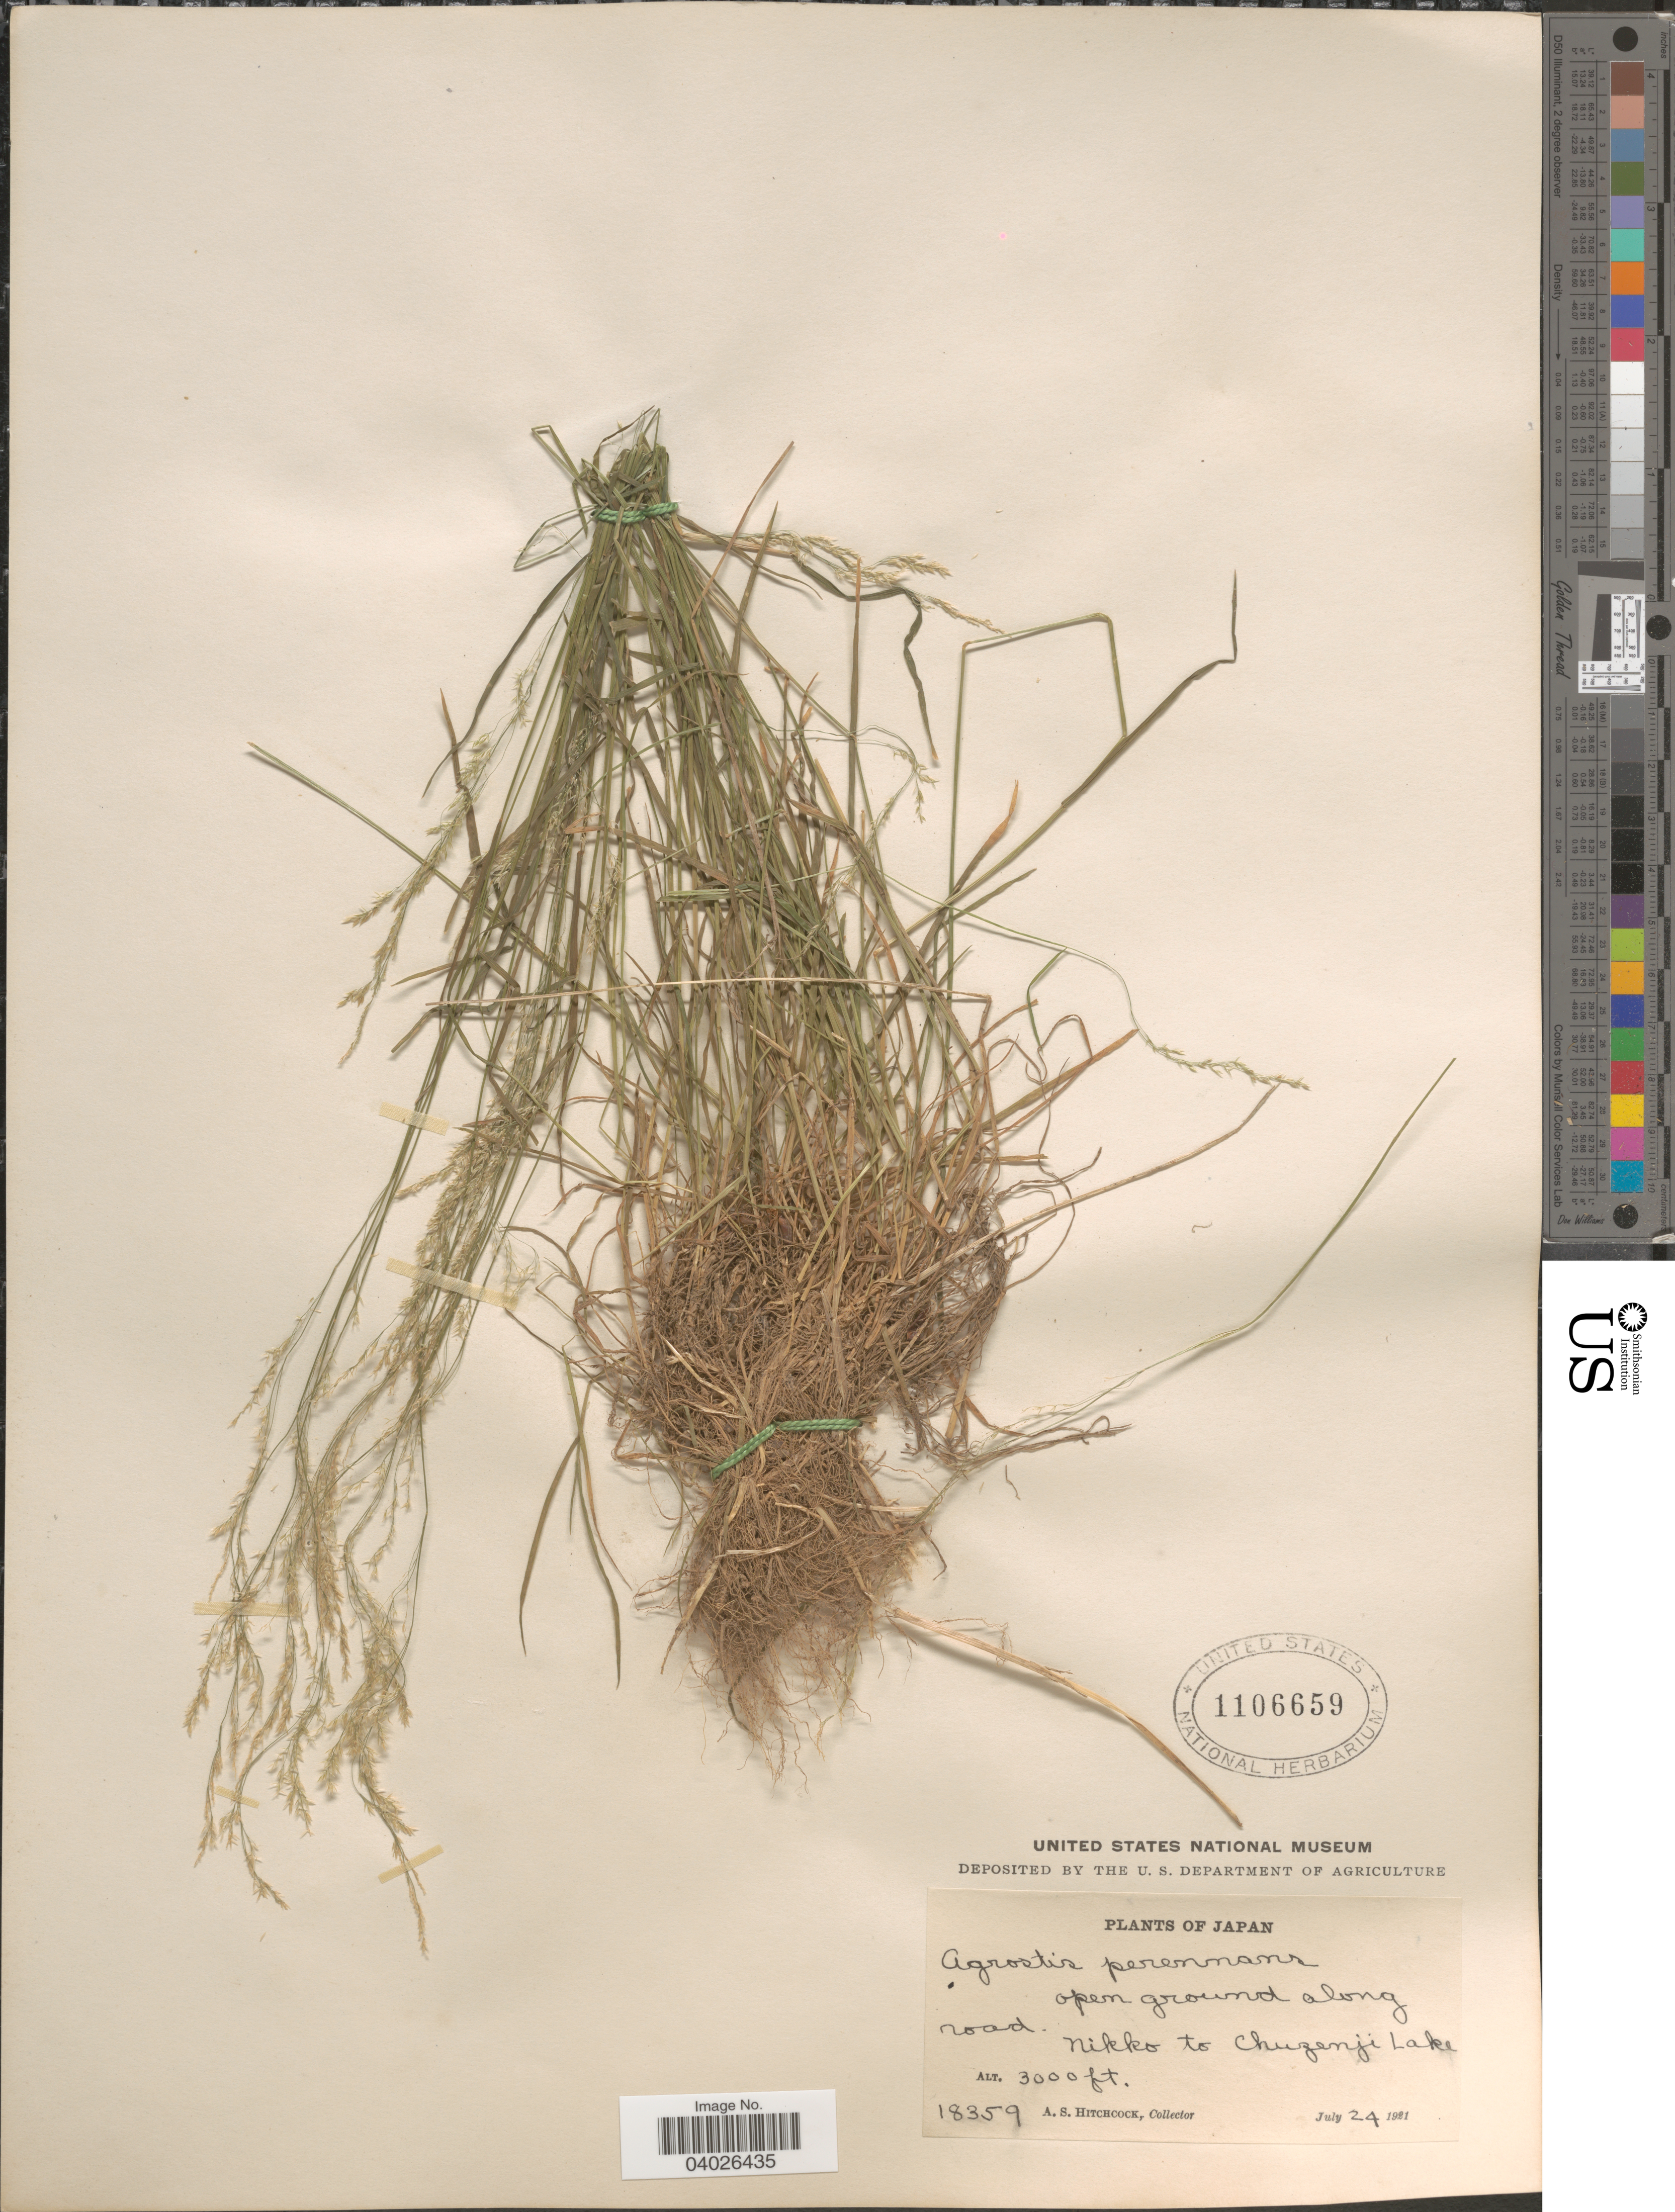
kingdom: Plantae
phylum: Tracheophyta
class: Liliopsida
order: Poales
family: Poaceae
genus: Agrostis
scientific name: Agrostis perennans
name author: (Walter) Tuck.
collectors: A. S. Hitchcock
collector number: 18359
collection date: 1921-07-24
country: Japan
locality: Nikko to Chuzenji Lake.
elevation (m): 914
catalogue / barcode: US 1106659